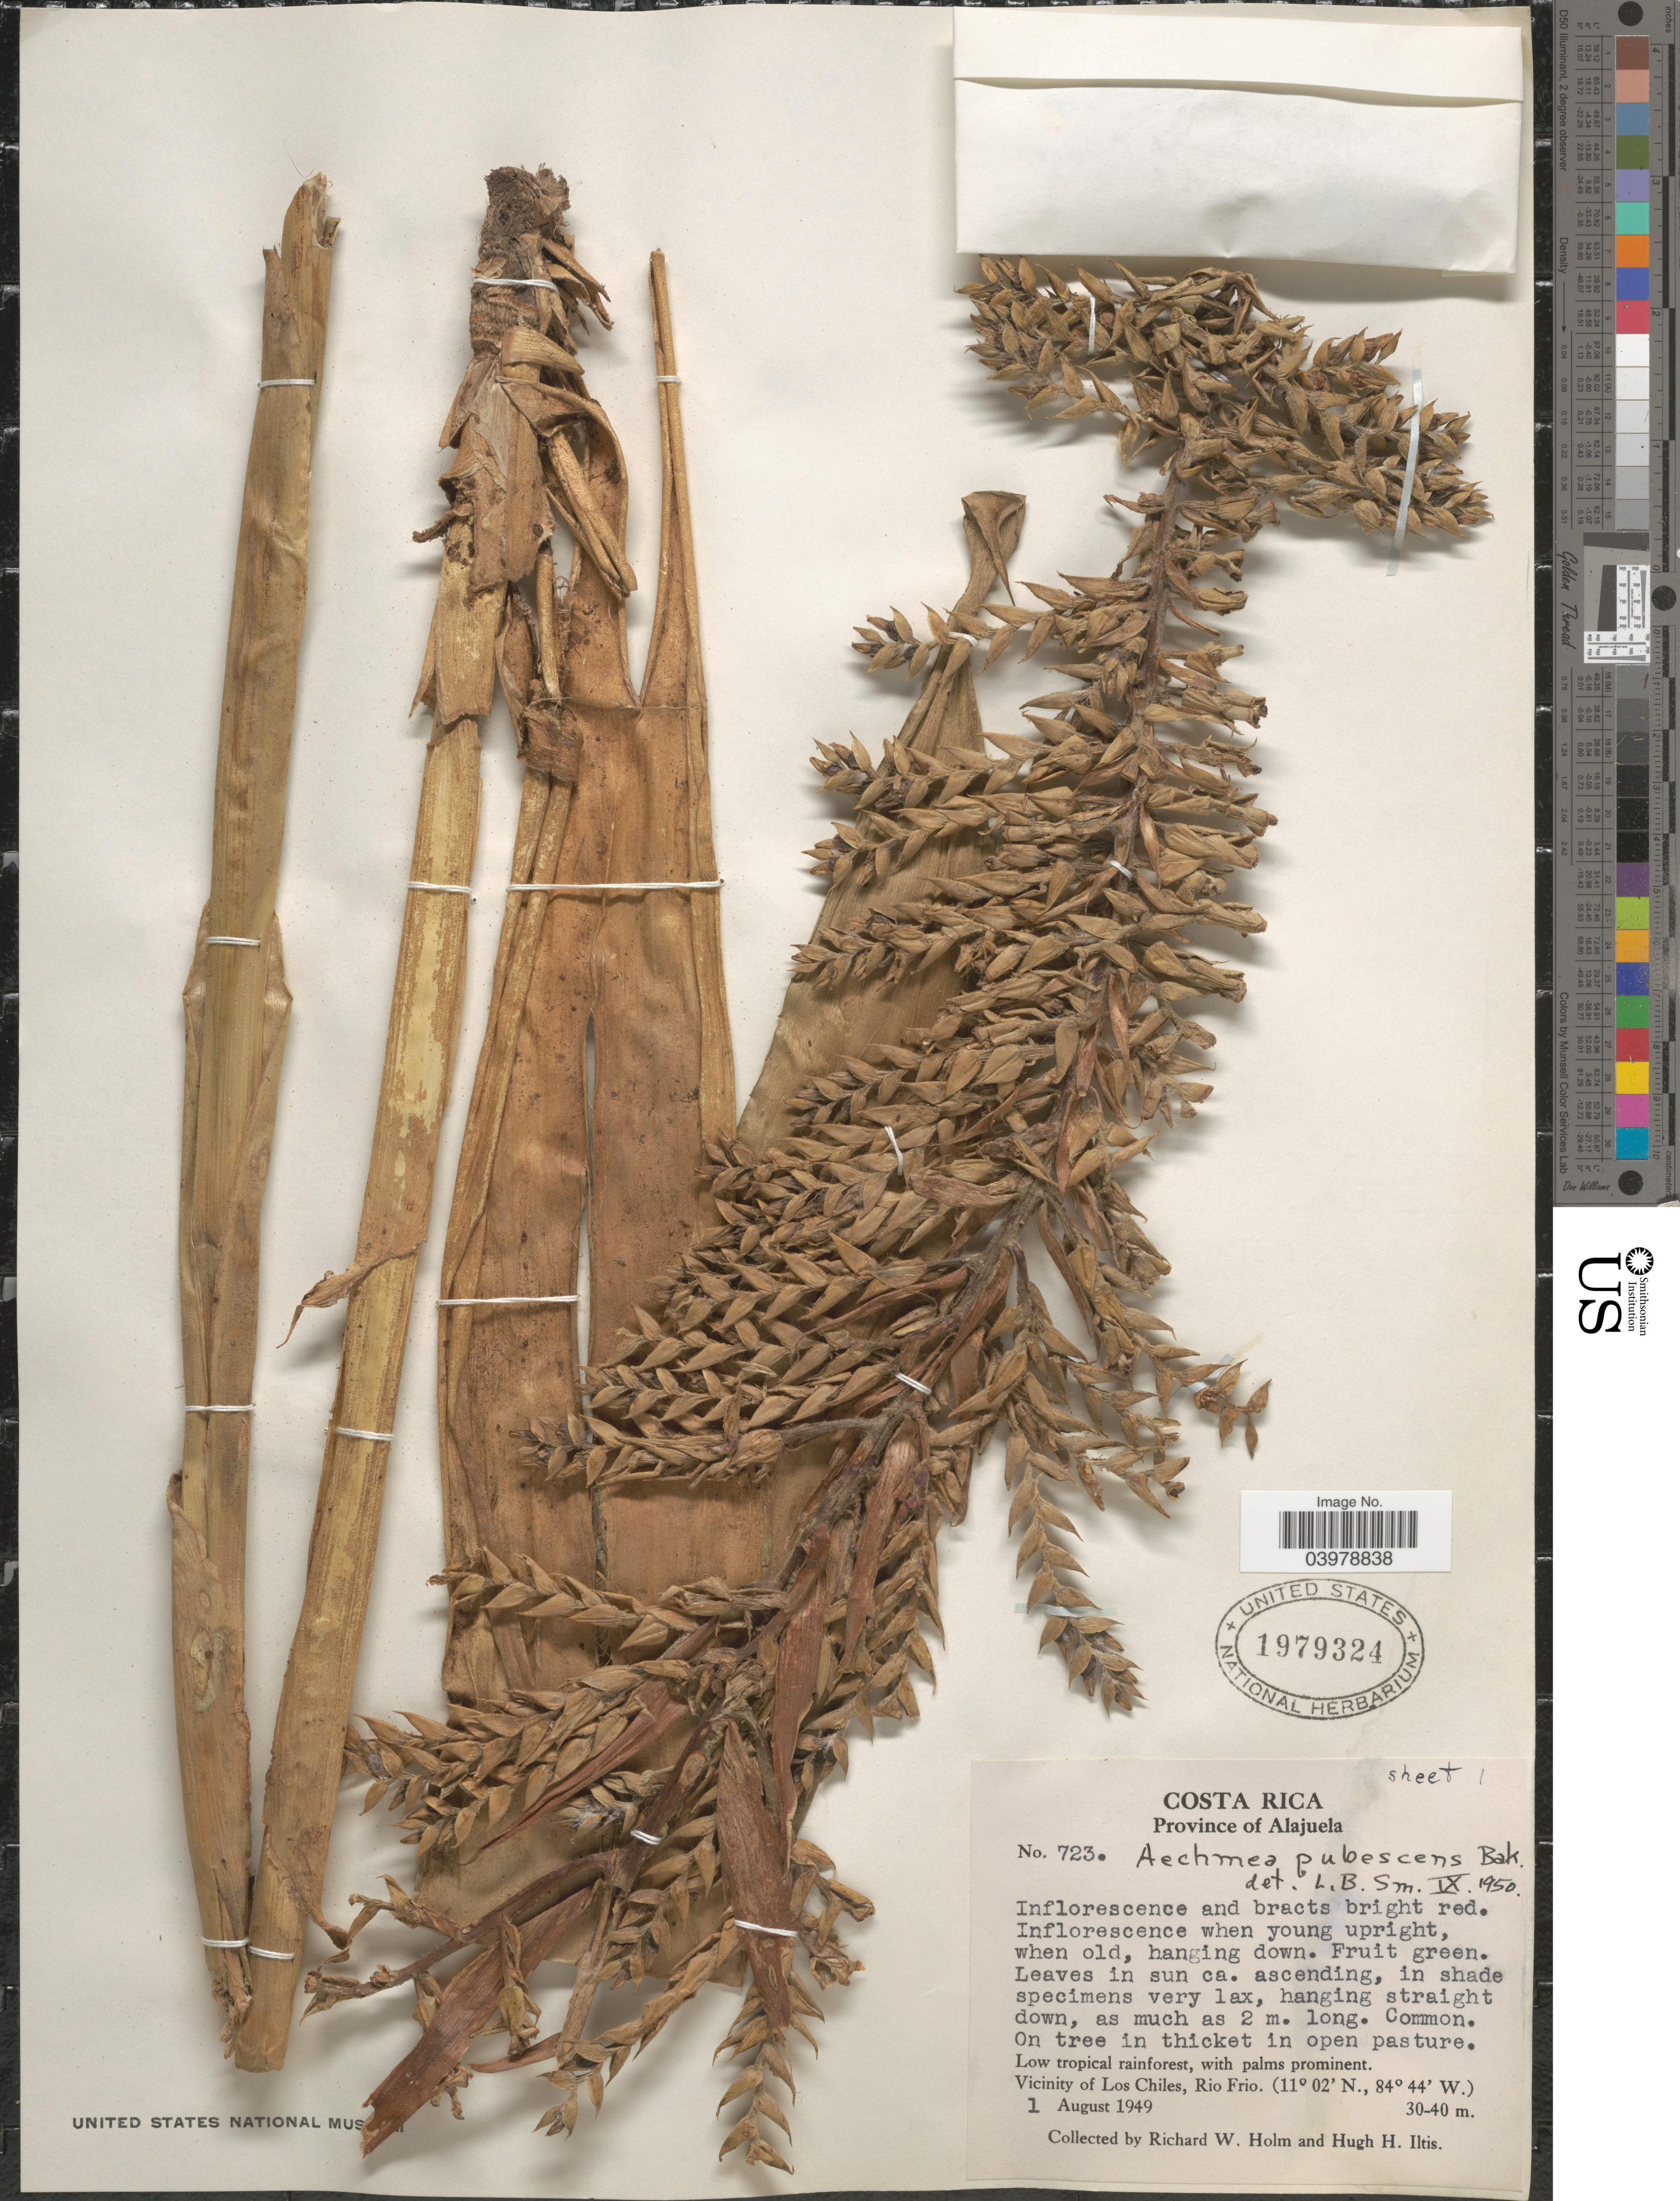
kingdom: Plantae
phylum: Tracheophyta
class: Liliopsida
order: Poales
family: Bromeliaceae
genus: Aechmea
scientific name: Aechmea pubescens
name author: Baker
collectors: R. W. Holm & H. H. Iltis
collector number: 723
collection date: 1949-08-01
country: Costa Rica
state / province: Alajuela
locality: Vicinity of Los Chiles, Rio Frio.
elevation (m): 30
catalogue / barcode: US 1979324